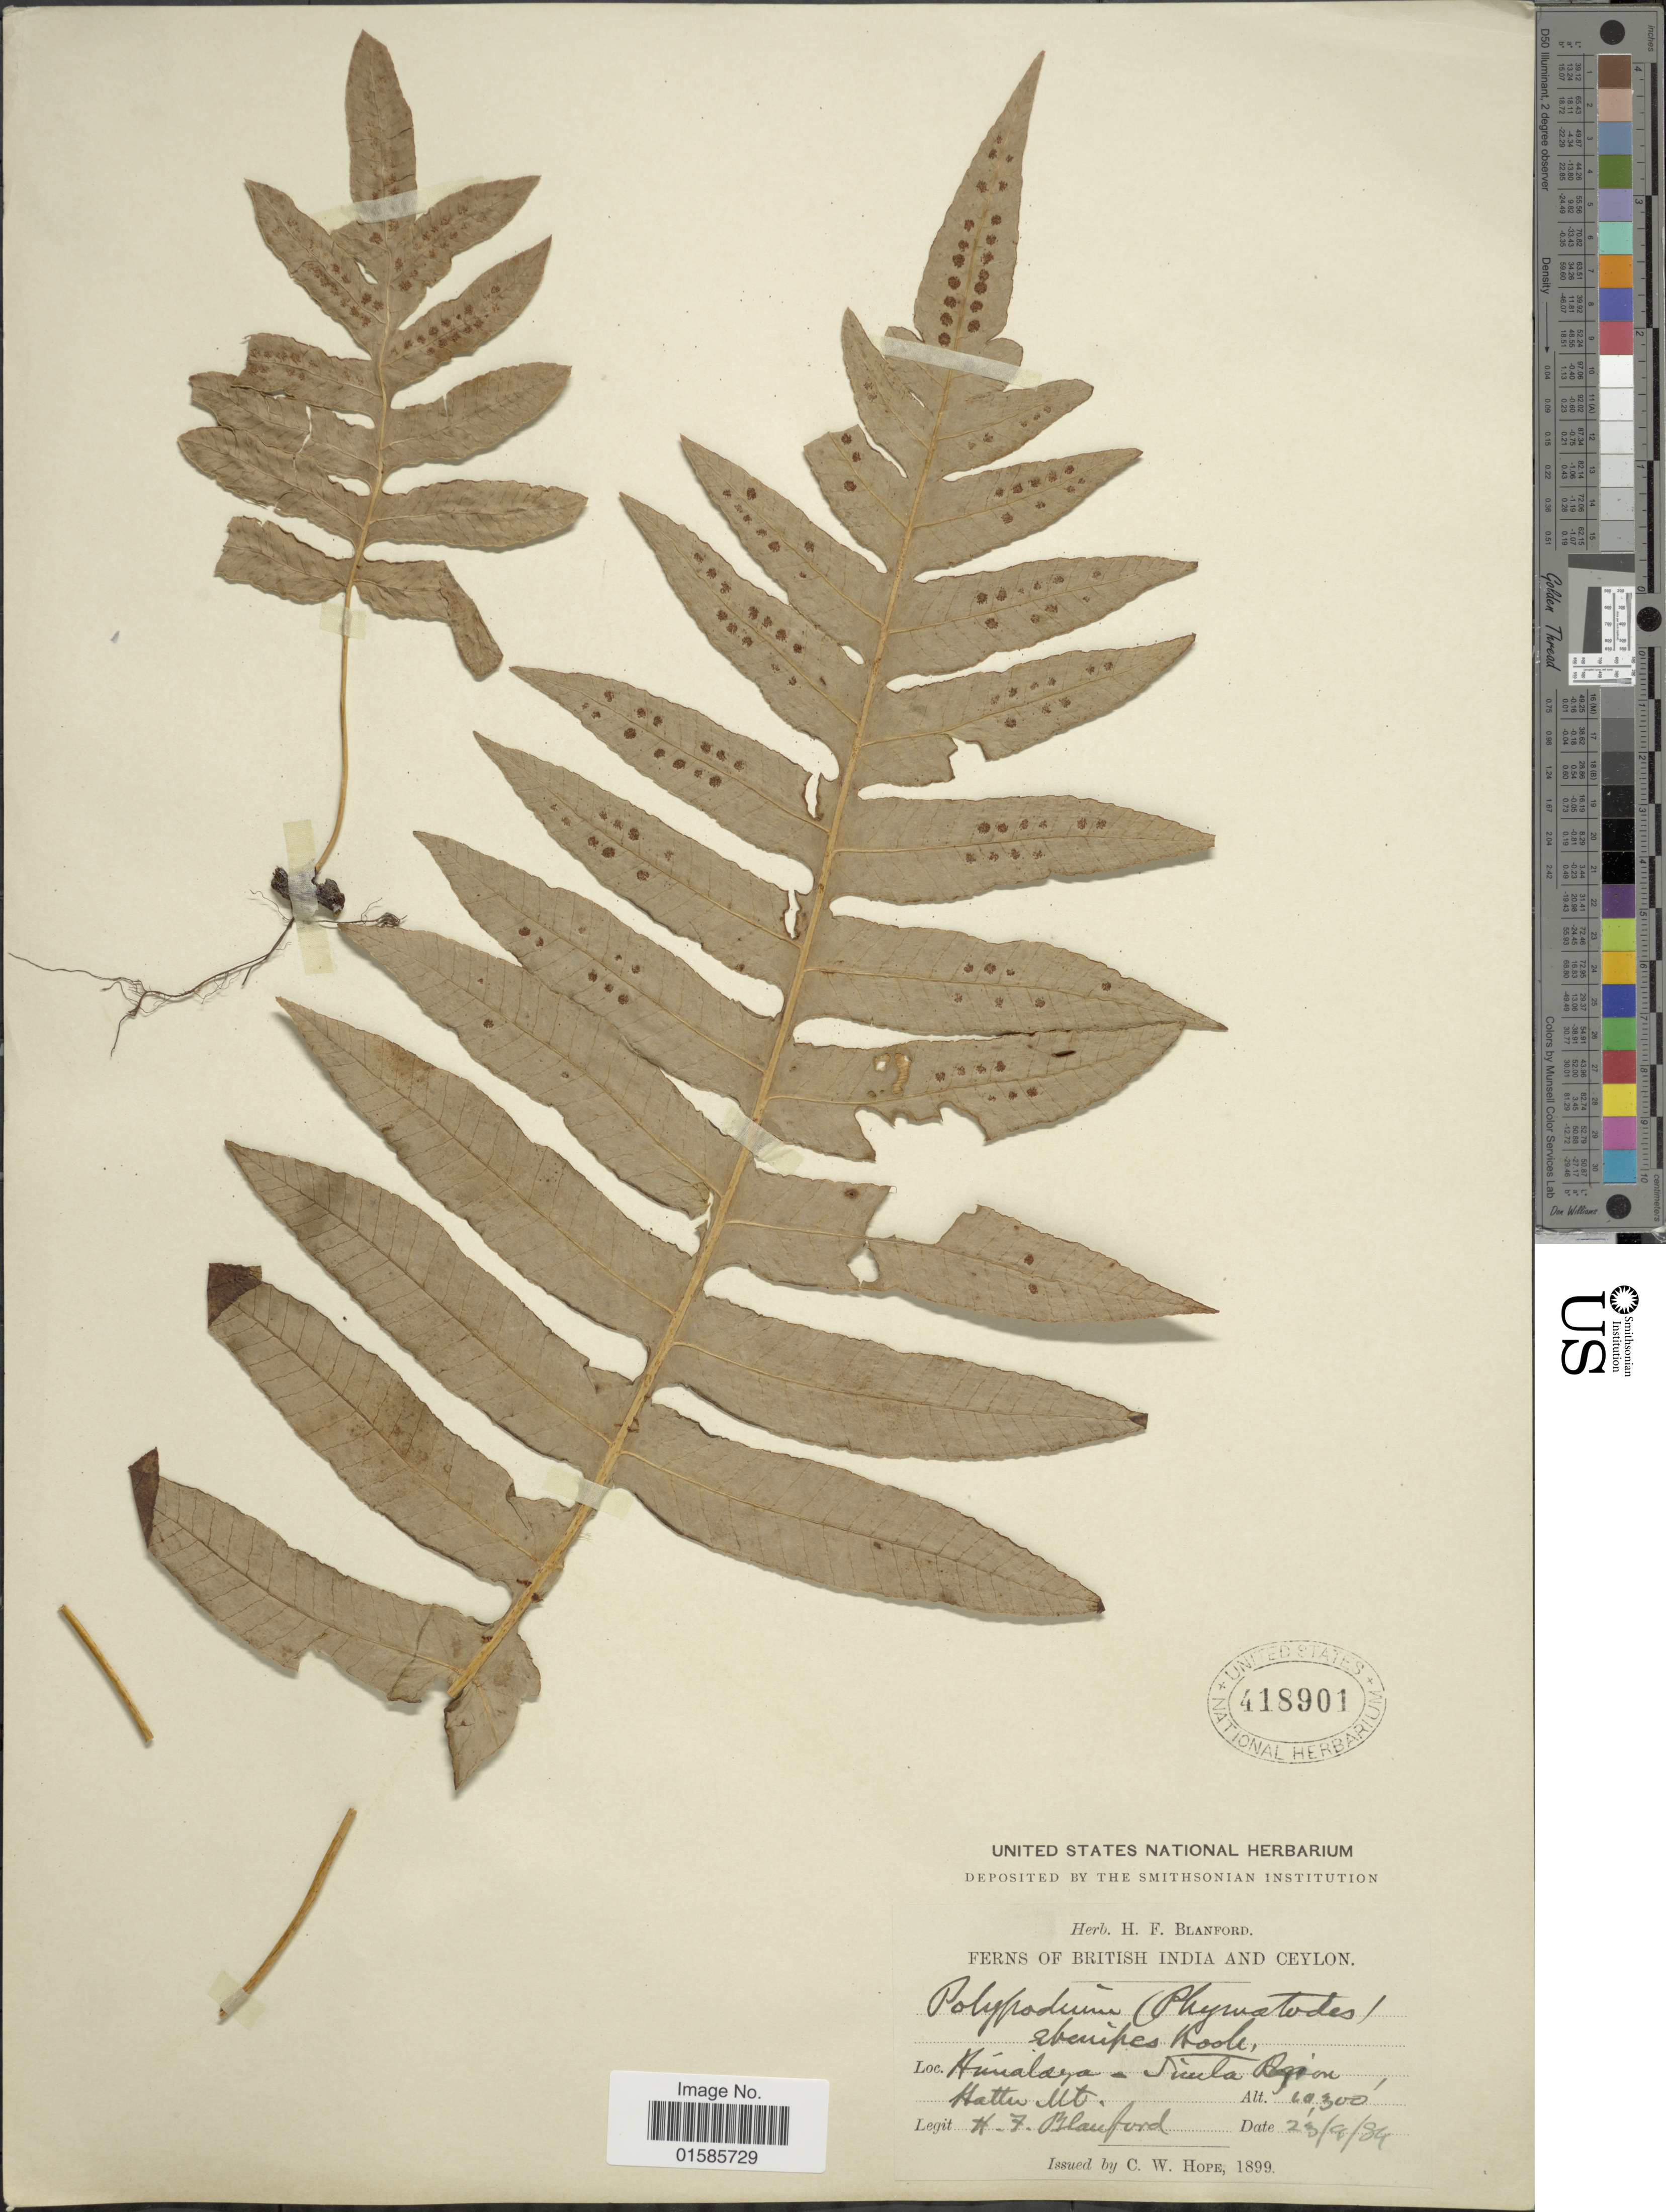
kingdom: Plantae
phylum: Tracheophyta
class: Polypodiopsida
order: Polypodiales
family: Polypodiaceae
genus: Microsorum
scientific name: Microsorum ebenipes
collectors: H. Blanford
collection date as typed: Transcribed d/m/y: 13/9/84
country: India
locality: British India and Ceylon, Himalaya - Simla Region, Hattu Mt.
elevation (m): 3139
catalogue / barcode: US 418901